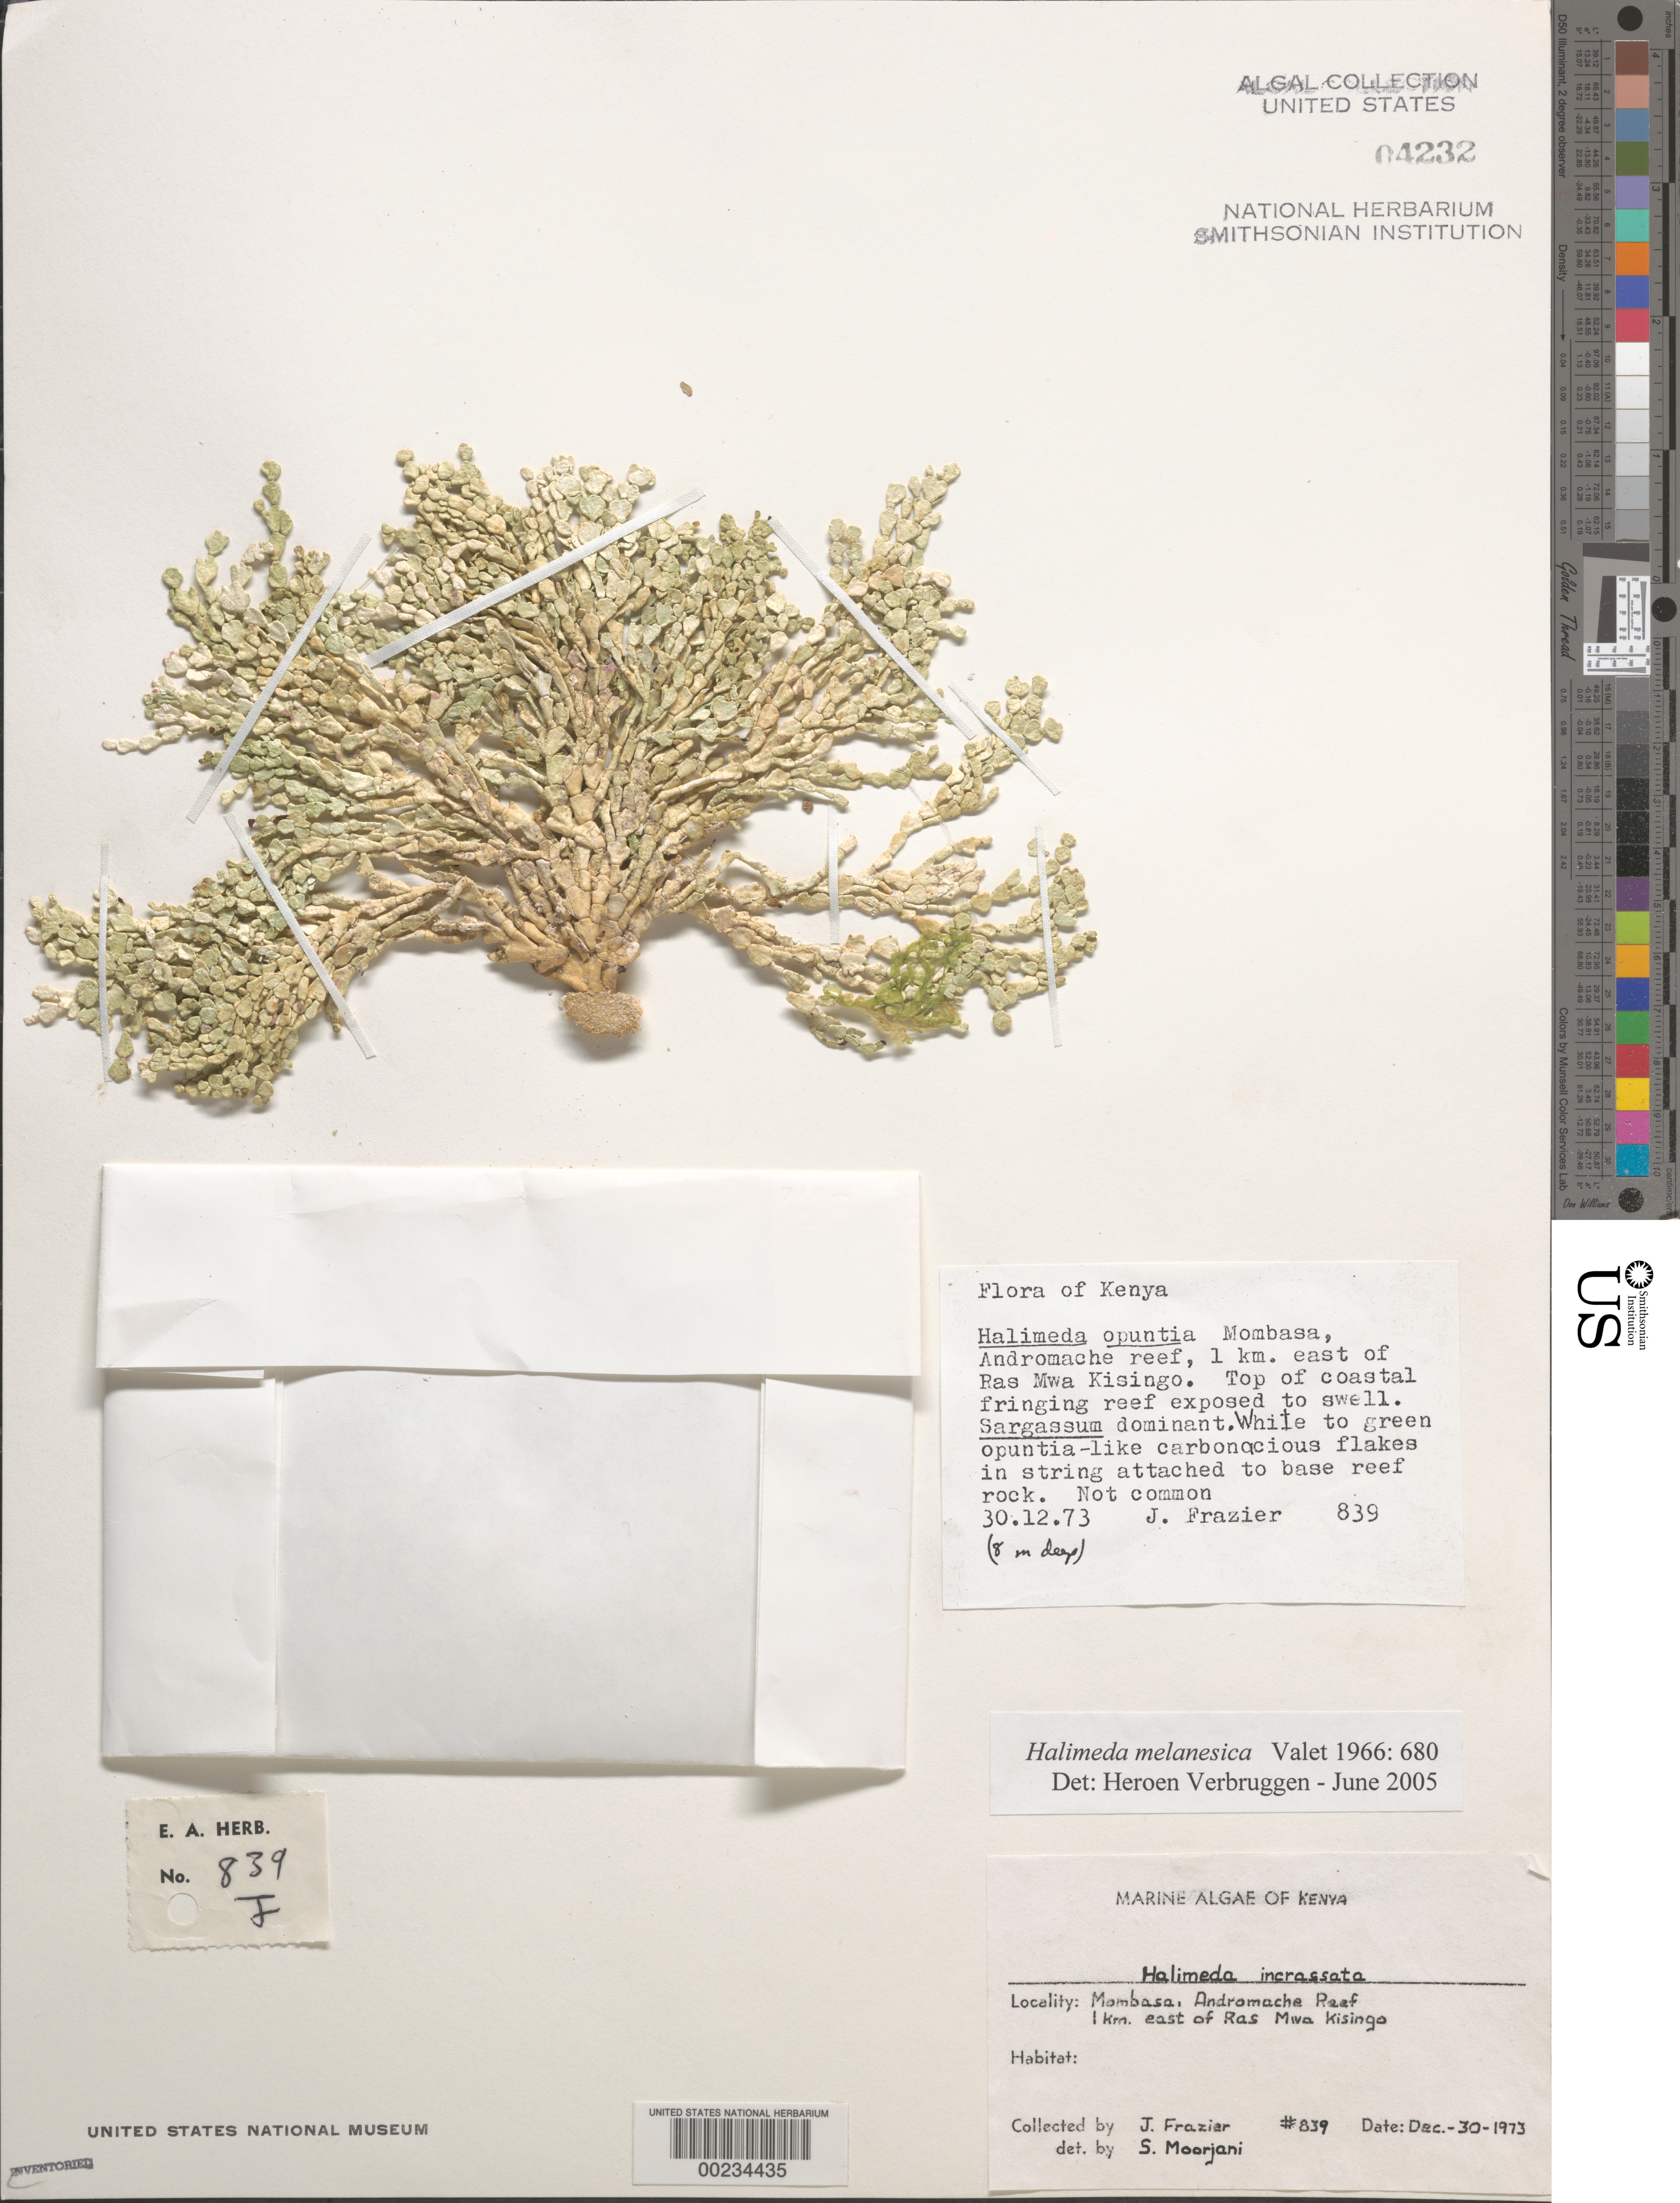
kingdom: Plantae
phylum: Chlorophyta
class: Ulvophyceae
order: Bryopsidales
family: Halimedaceae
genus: Halimeda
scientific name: Halimeda melanesica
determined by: Verbruggen, H.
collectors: J. Frazier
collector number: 839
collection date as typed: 30 Dec 1973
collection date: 1973-12-30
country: Kenya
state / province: Mombasa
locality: Mombasa, Andromache Reef, 1 km east of Ras Mwa Kisingo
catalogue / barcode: US 4232